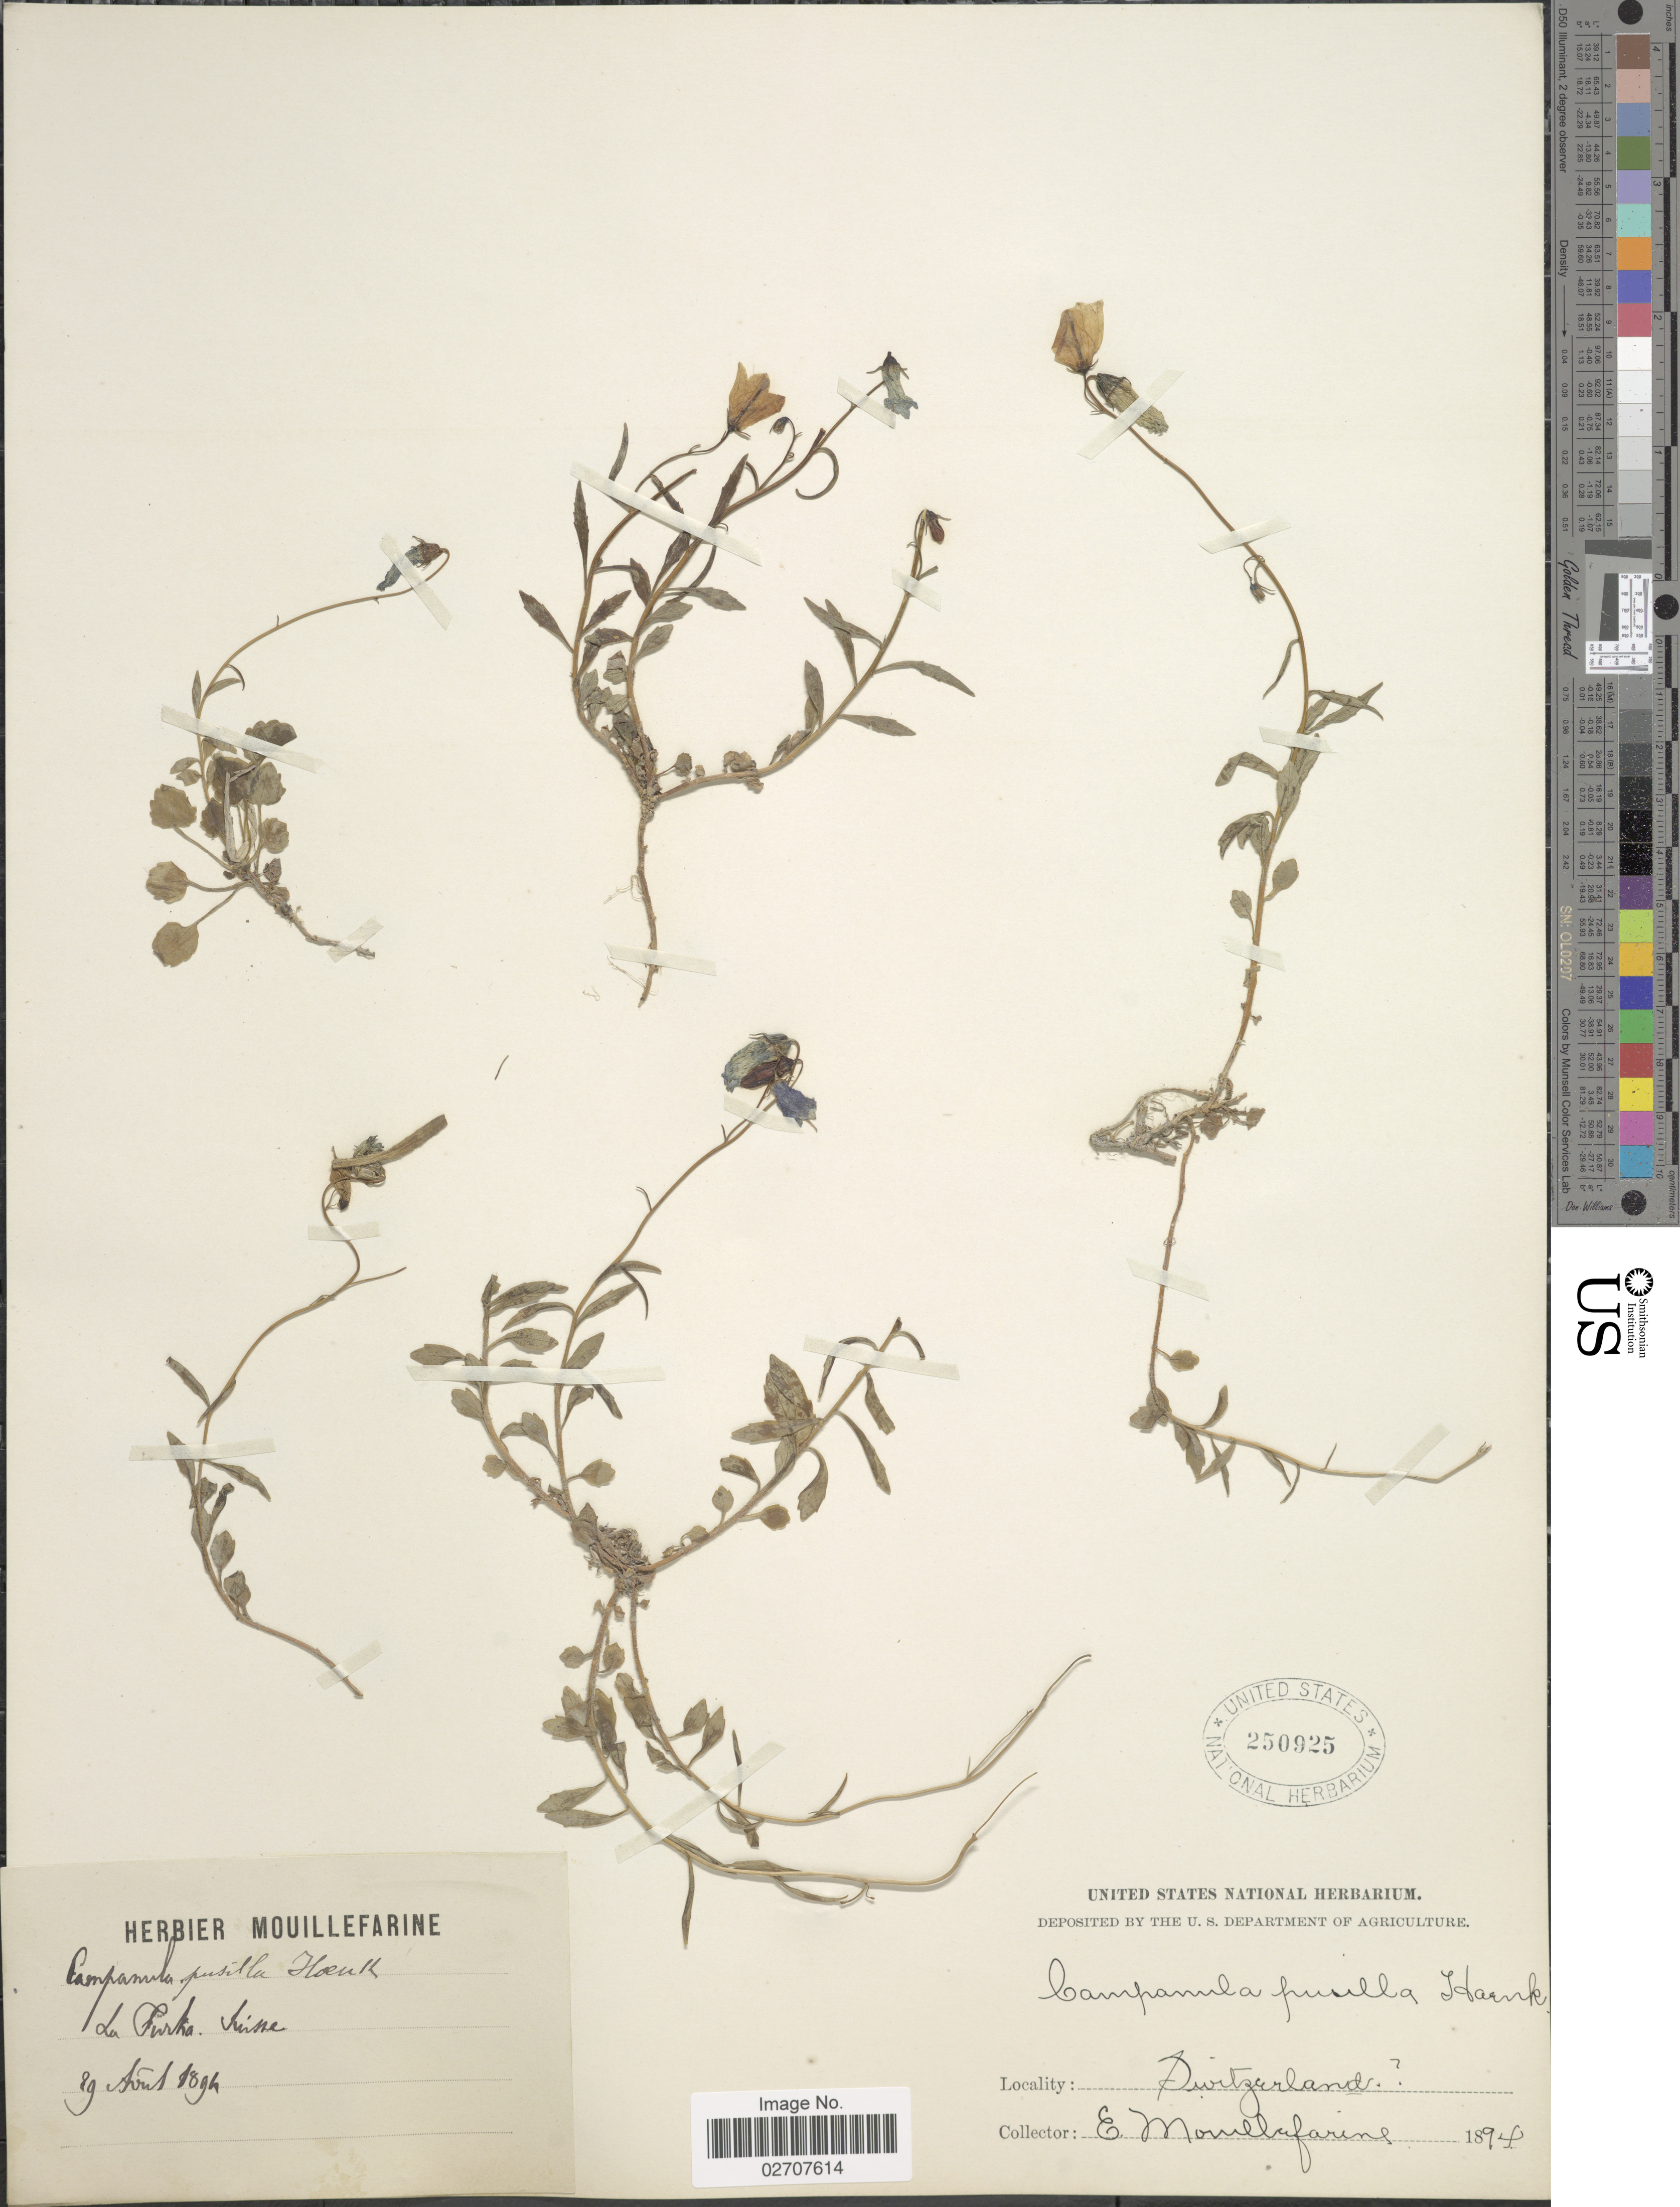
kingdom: Plantae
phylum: Tracheophyta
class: Magnoliopsida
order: Asterales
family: Campanulaceae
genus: Campanula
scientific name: Campanula cochleariifolia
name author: Lam.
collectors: E. Mouillefarine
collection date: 1894-08-29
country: Switzerland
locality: La Purta, Suisse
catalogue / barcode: US 250925